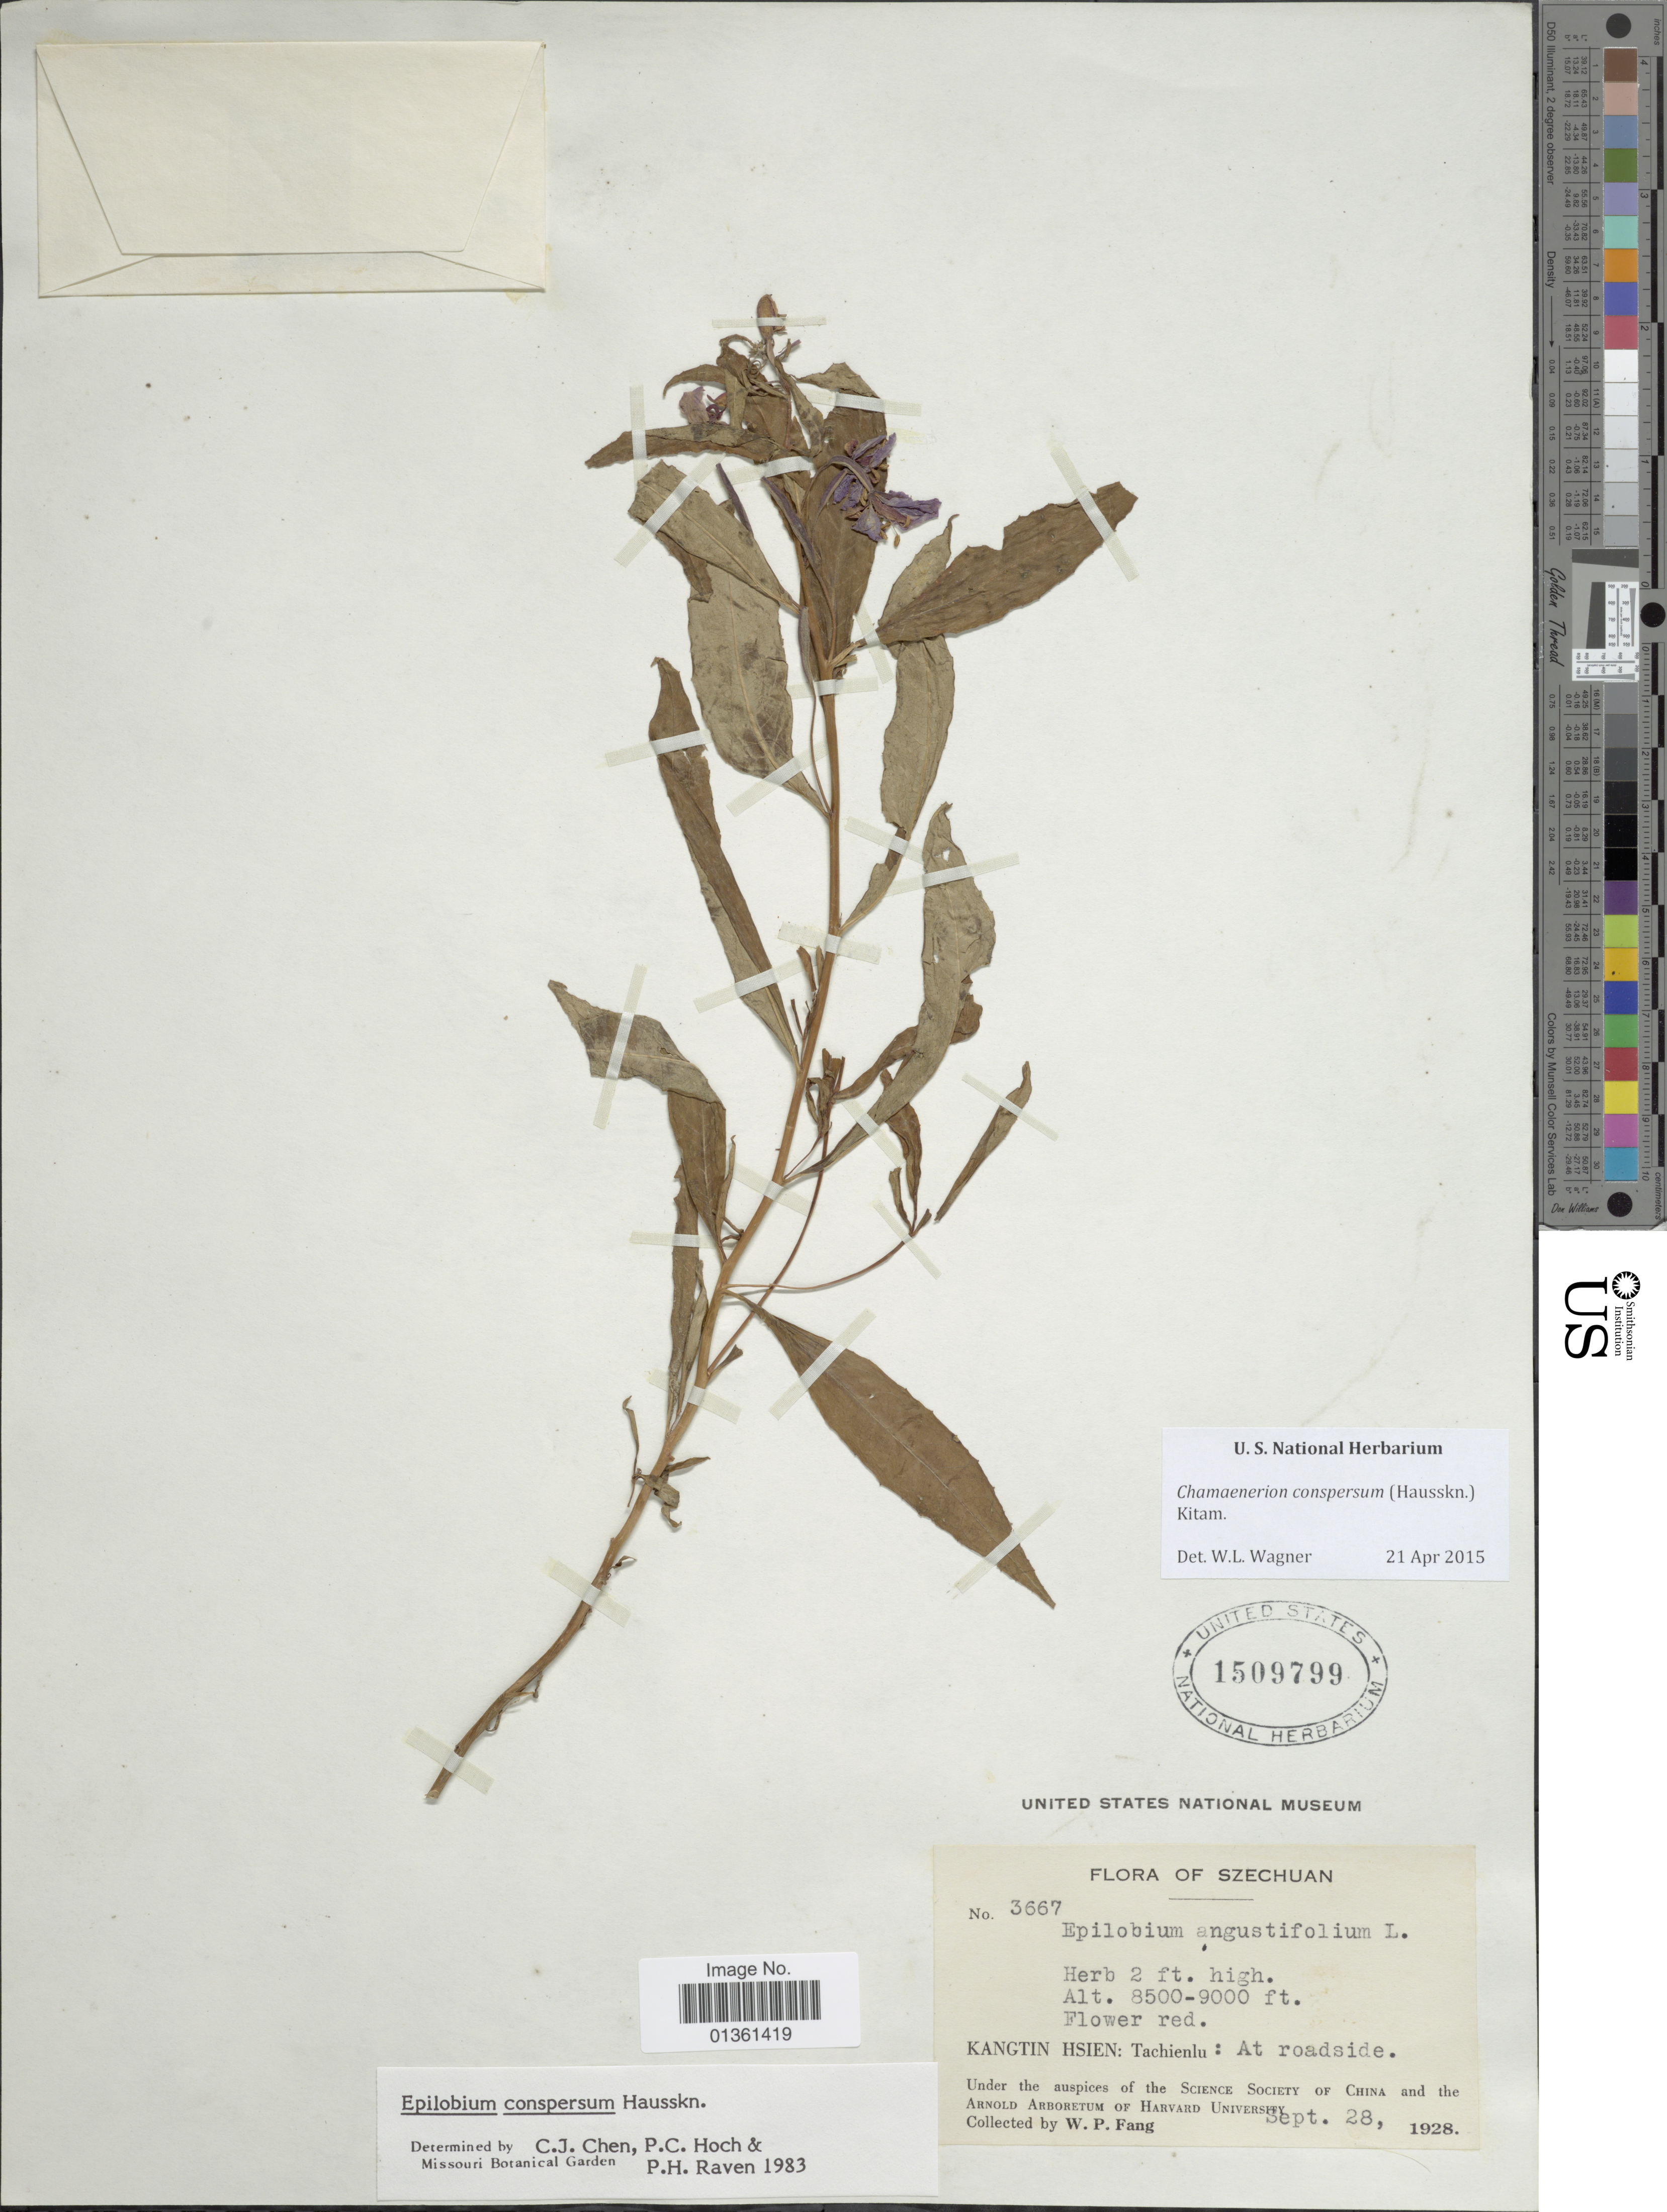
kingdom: Plantae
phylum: Tracheophyta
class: Magnoliopsida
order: Myrtales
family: Onagraceae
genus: Chamaenerion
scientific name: Chamaenerion conspersum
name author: (Hausskn.) Kitam.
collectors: W. P. Fang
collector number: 3667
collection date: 1928-09-28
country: China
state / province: Sichuan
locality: Kangtin Hsien: Tachienlu.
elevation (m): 2591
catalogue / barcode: US 1509799